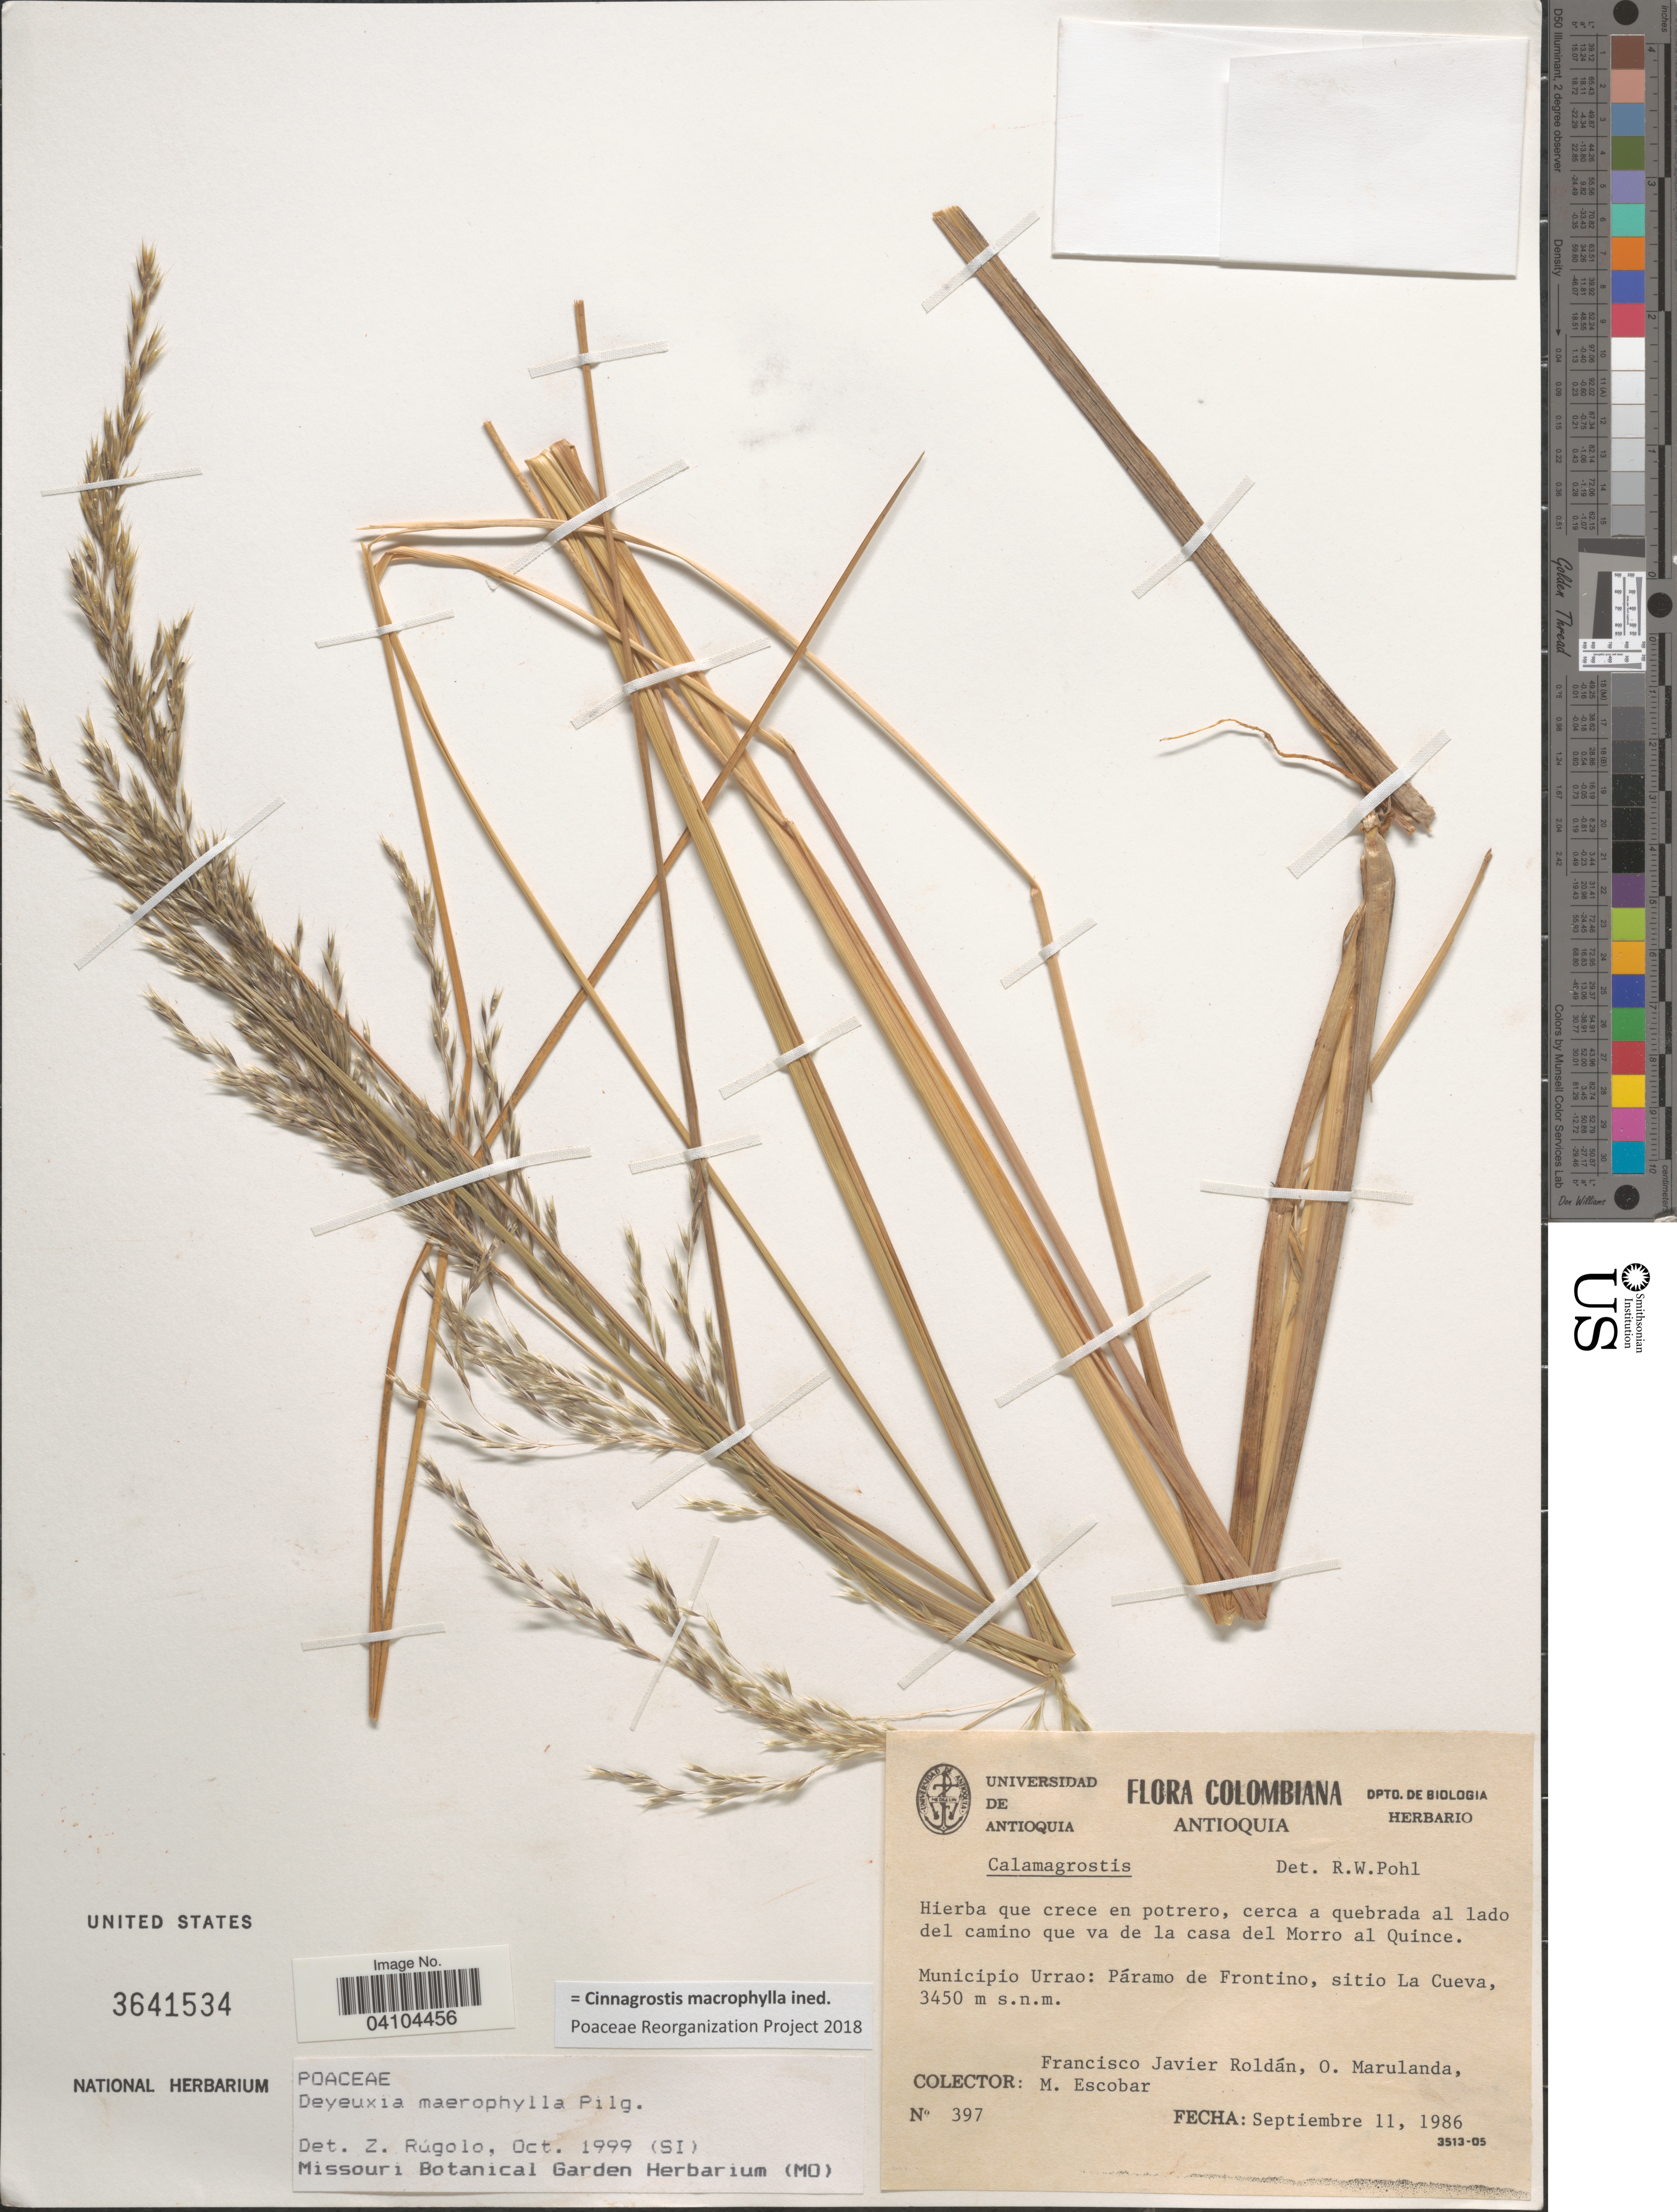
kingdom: Plantae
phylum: Tracheophyta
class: Liliopsida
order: Poales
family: Poaceae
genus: Cinnagrostis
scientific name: Cinnagrostis macrophylla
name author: (Pilg.) P.M. Peterson et al.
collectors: F. J. Roldán, O. Marulanda & M. Escobar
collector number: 397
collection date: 1986-09-11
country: Colombia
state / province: Antioquia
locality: Cerca a quebrada al lado del camino que va de la casa del Morro al Quince. Municipio Urrao: Páramo de Frontino, sitio La Cueva.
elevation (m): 3450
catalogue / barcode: US 3641534